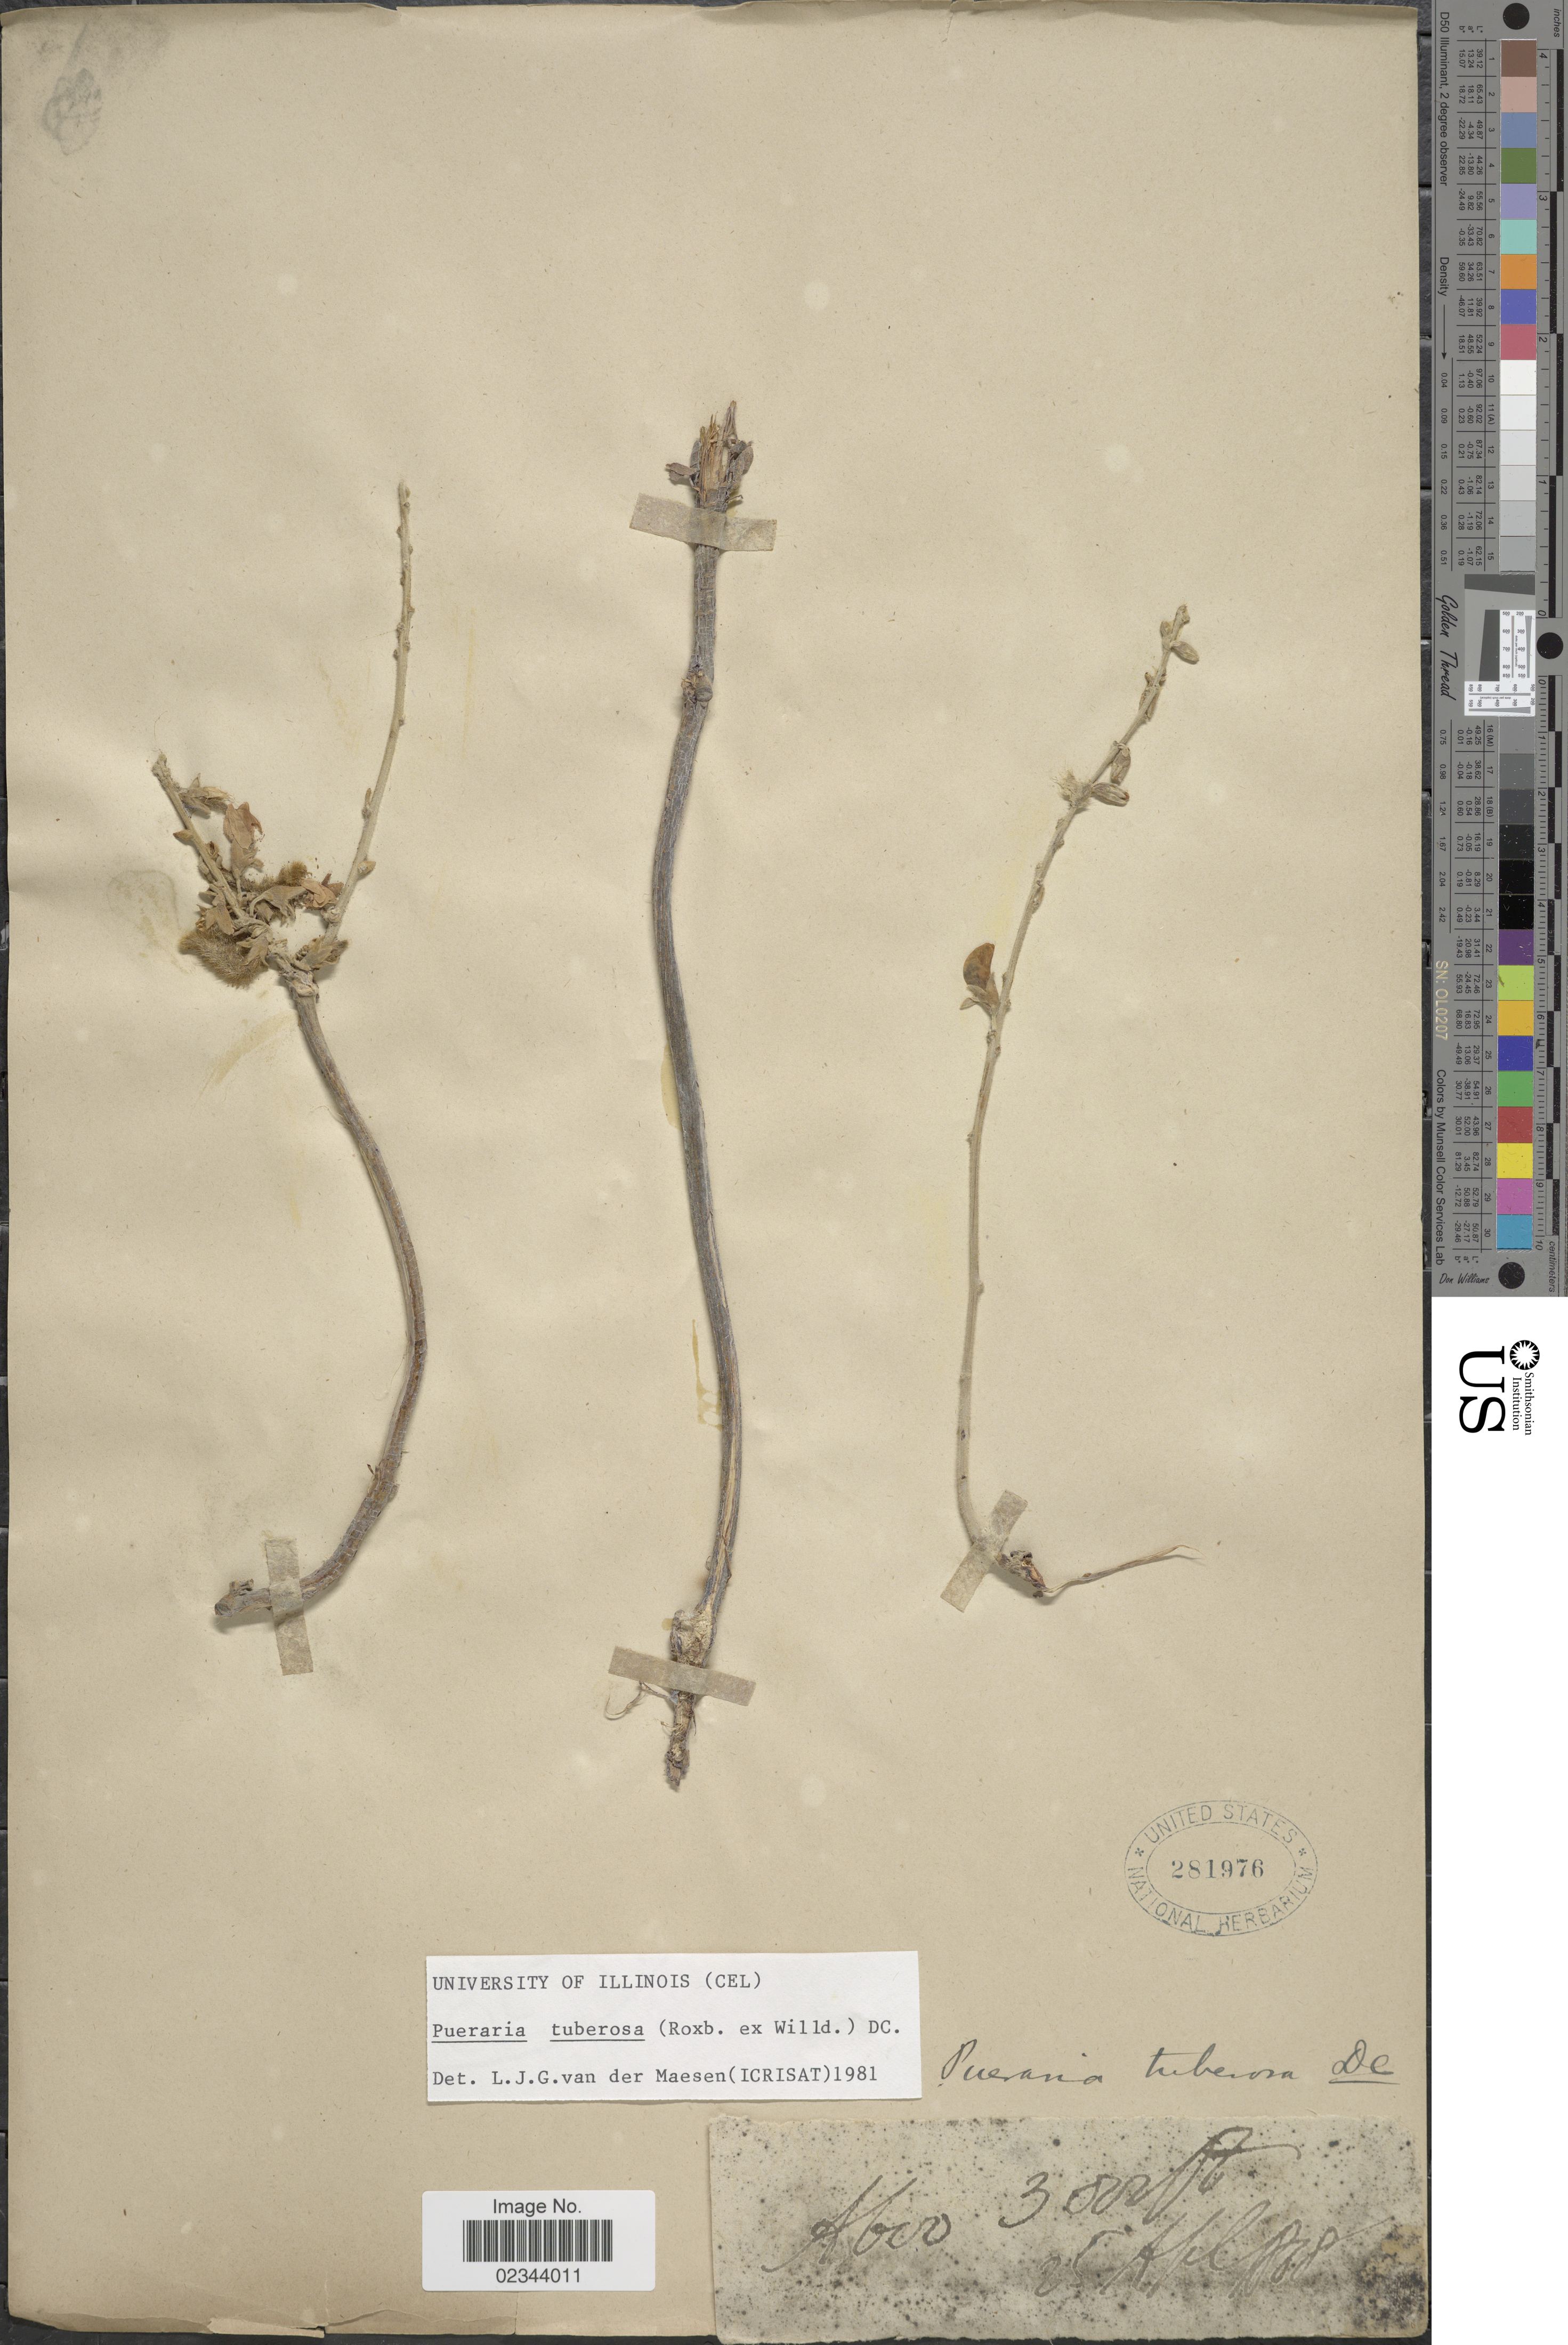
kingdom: Plantae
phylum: Tracheophyta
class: Magnoliopsida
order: Fabales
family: Fabaceae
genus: Pueraria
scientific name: Pueraria tuberosa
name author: (Roxb. ex Willd.) DC.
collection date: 1868-04-25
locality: Aboo [interpreted]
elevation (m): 914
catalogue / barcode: US 281976